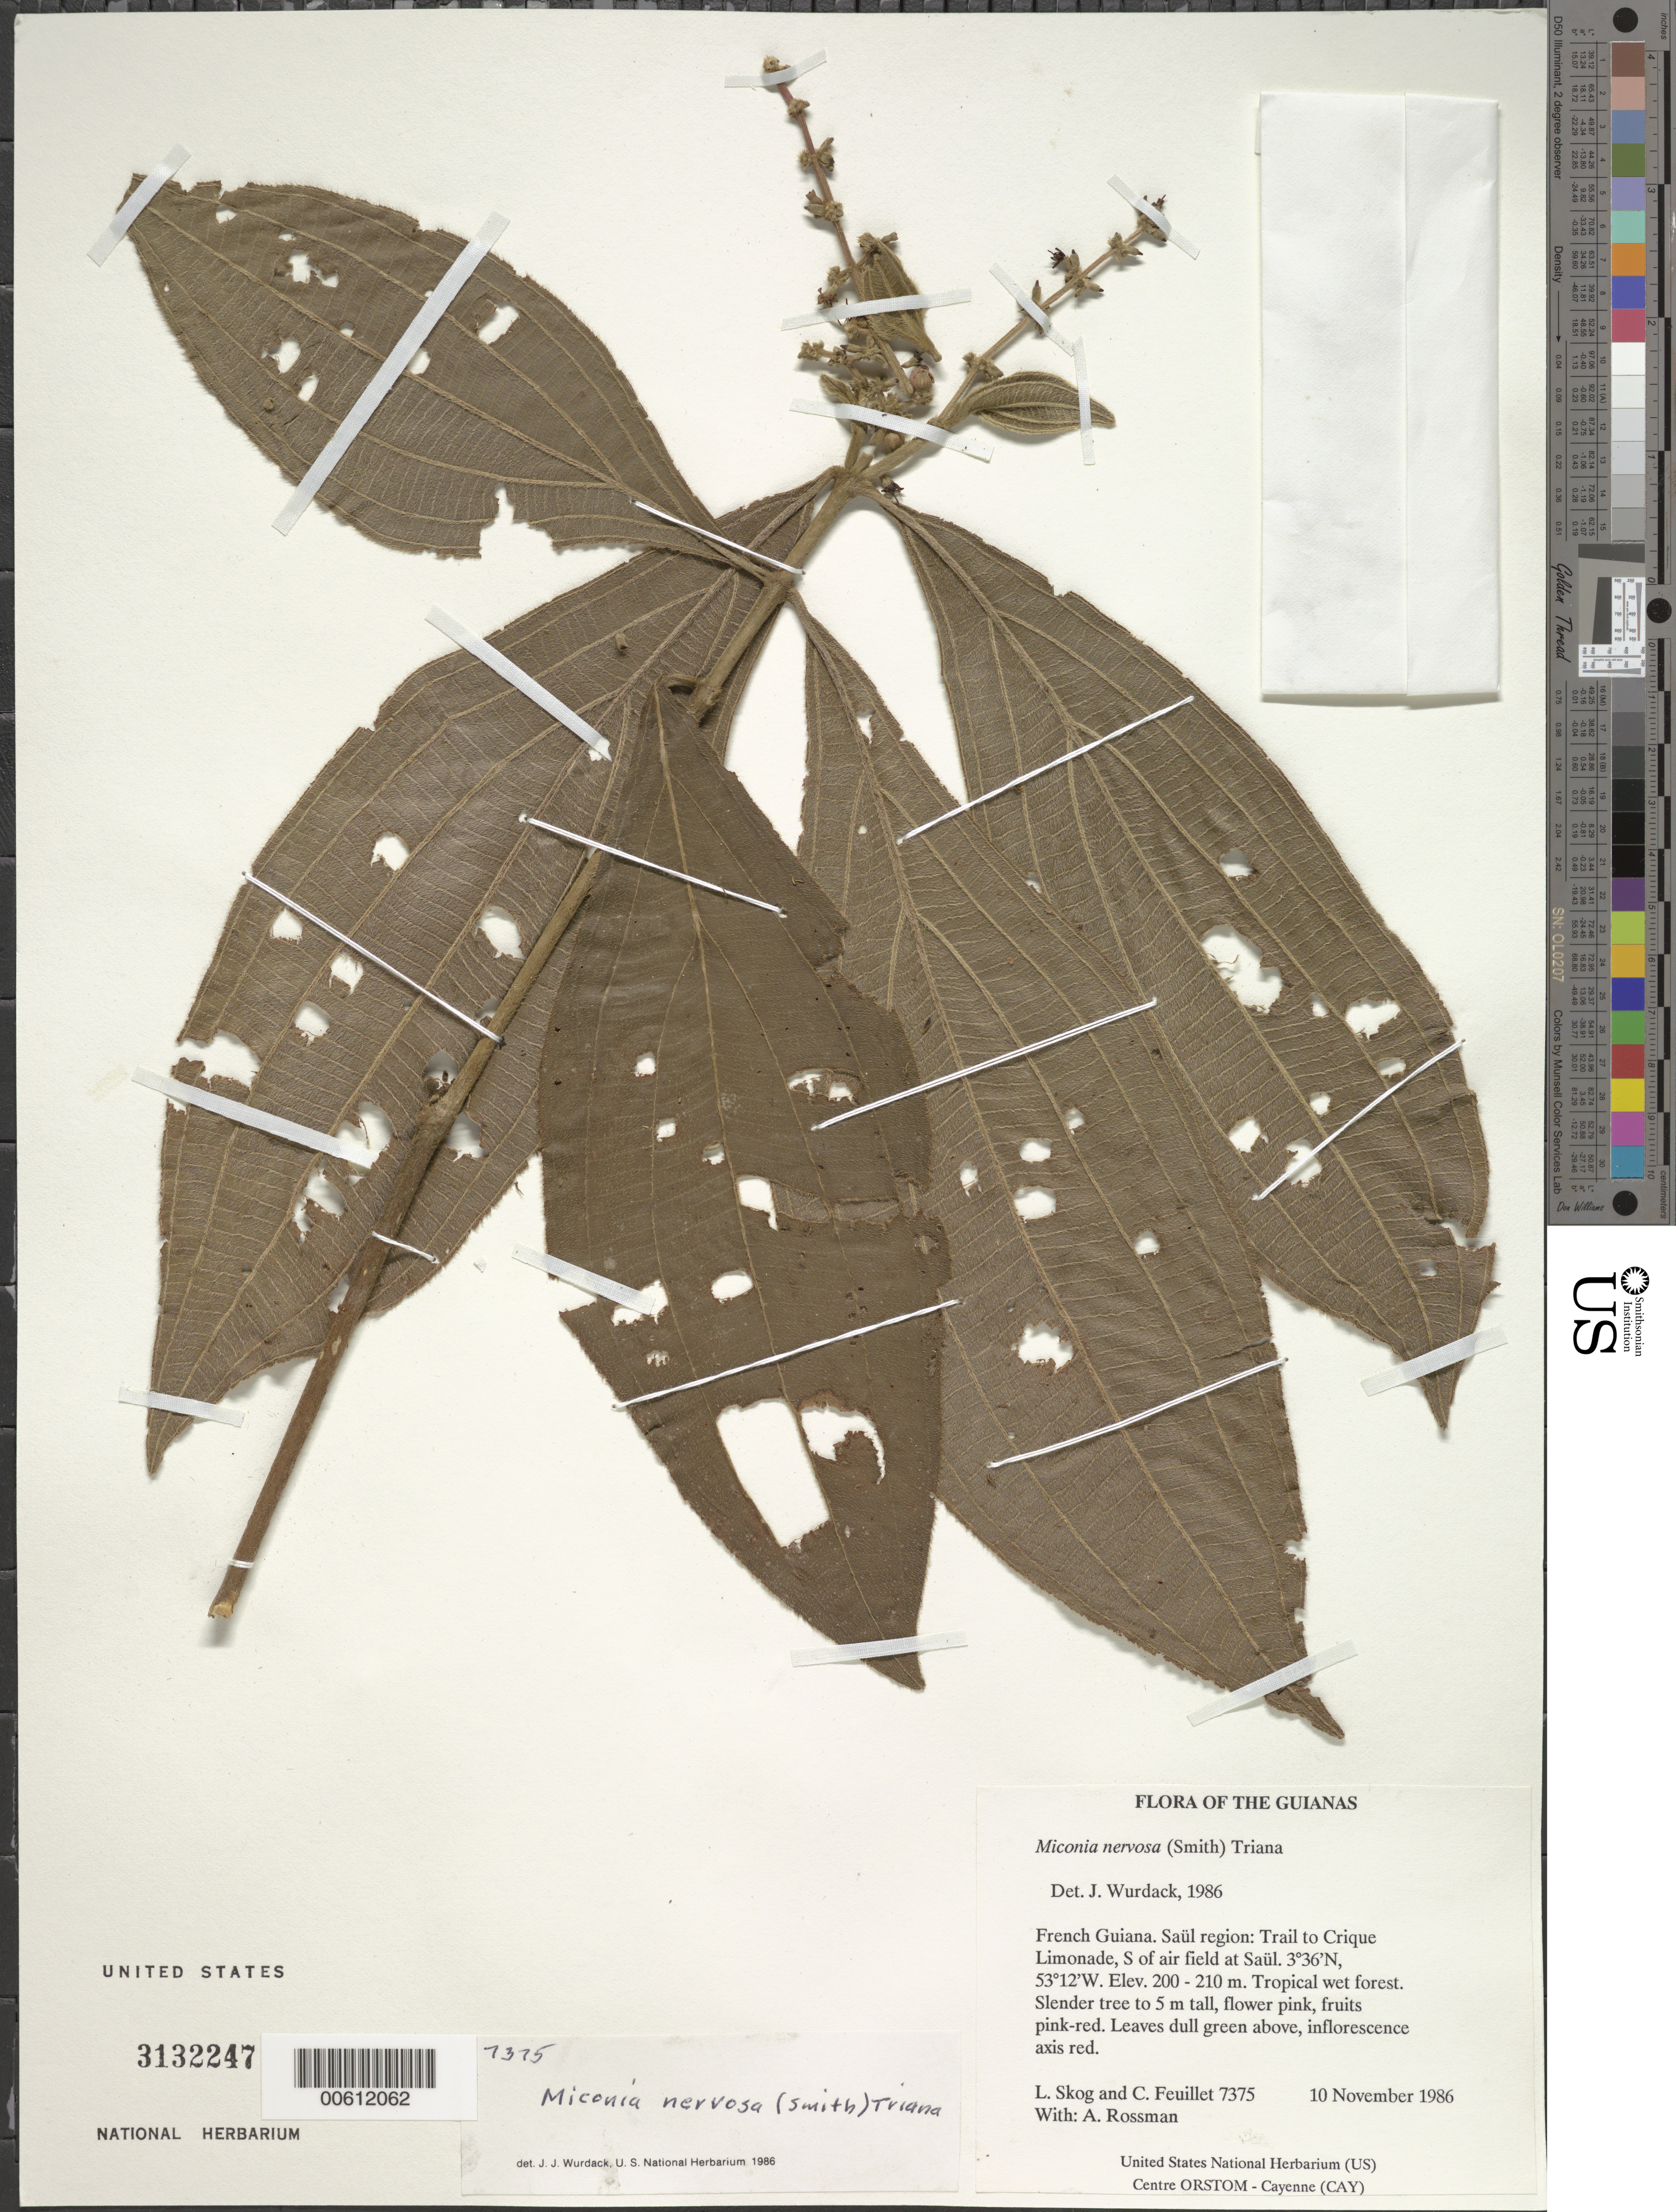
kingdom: Plantae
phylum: Tracheophyta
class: Magnoliopsida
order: Myrtales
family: Melastomataceae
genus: Miconia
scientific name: Miconia nervosa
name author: (Sm.) Triana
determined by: Wurdack, John J., (US), US (UNITED STATES)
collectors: L. E. Skog, C. Feuillet & A. Rossman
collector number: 7375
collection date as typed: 10 November 1986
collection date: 1986-11-10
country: French Guiana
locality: Saül, S of air field. Trail to Crique Limonade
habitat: Tropical wet forest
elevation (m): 200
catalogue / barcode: US 3132247